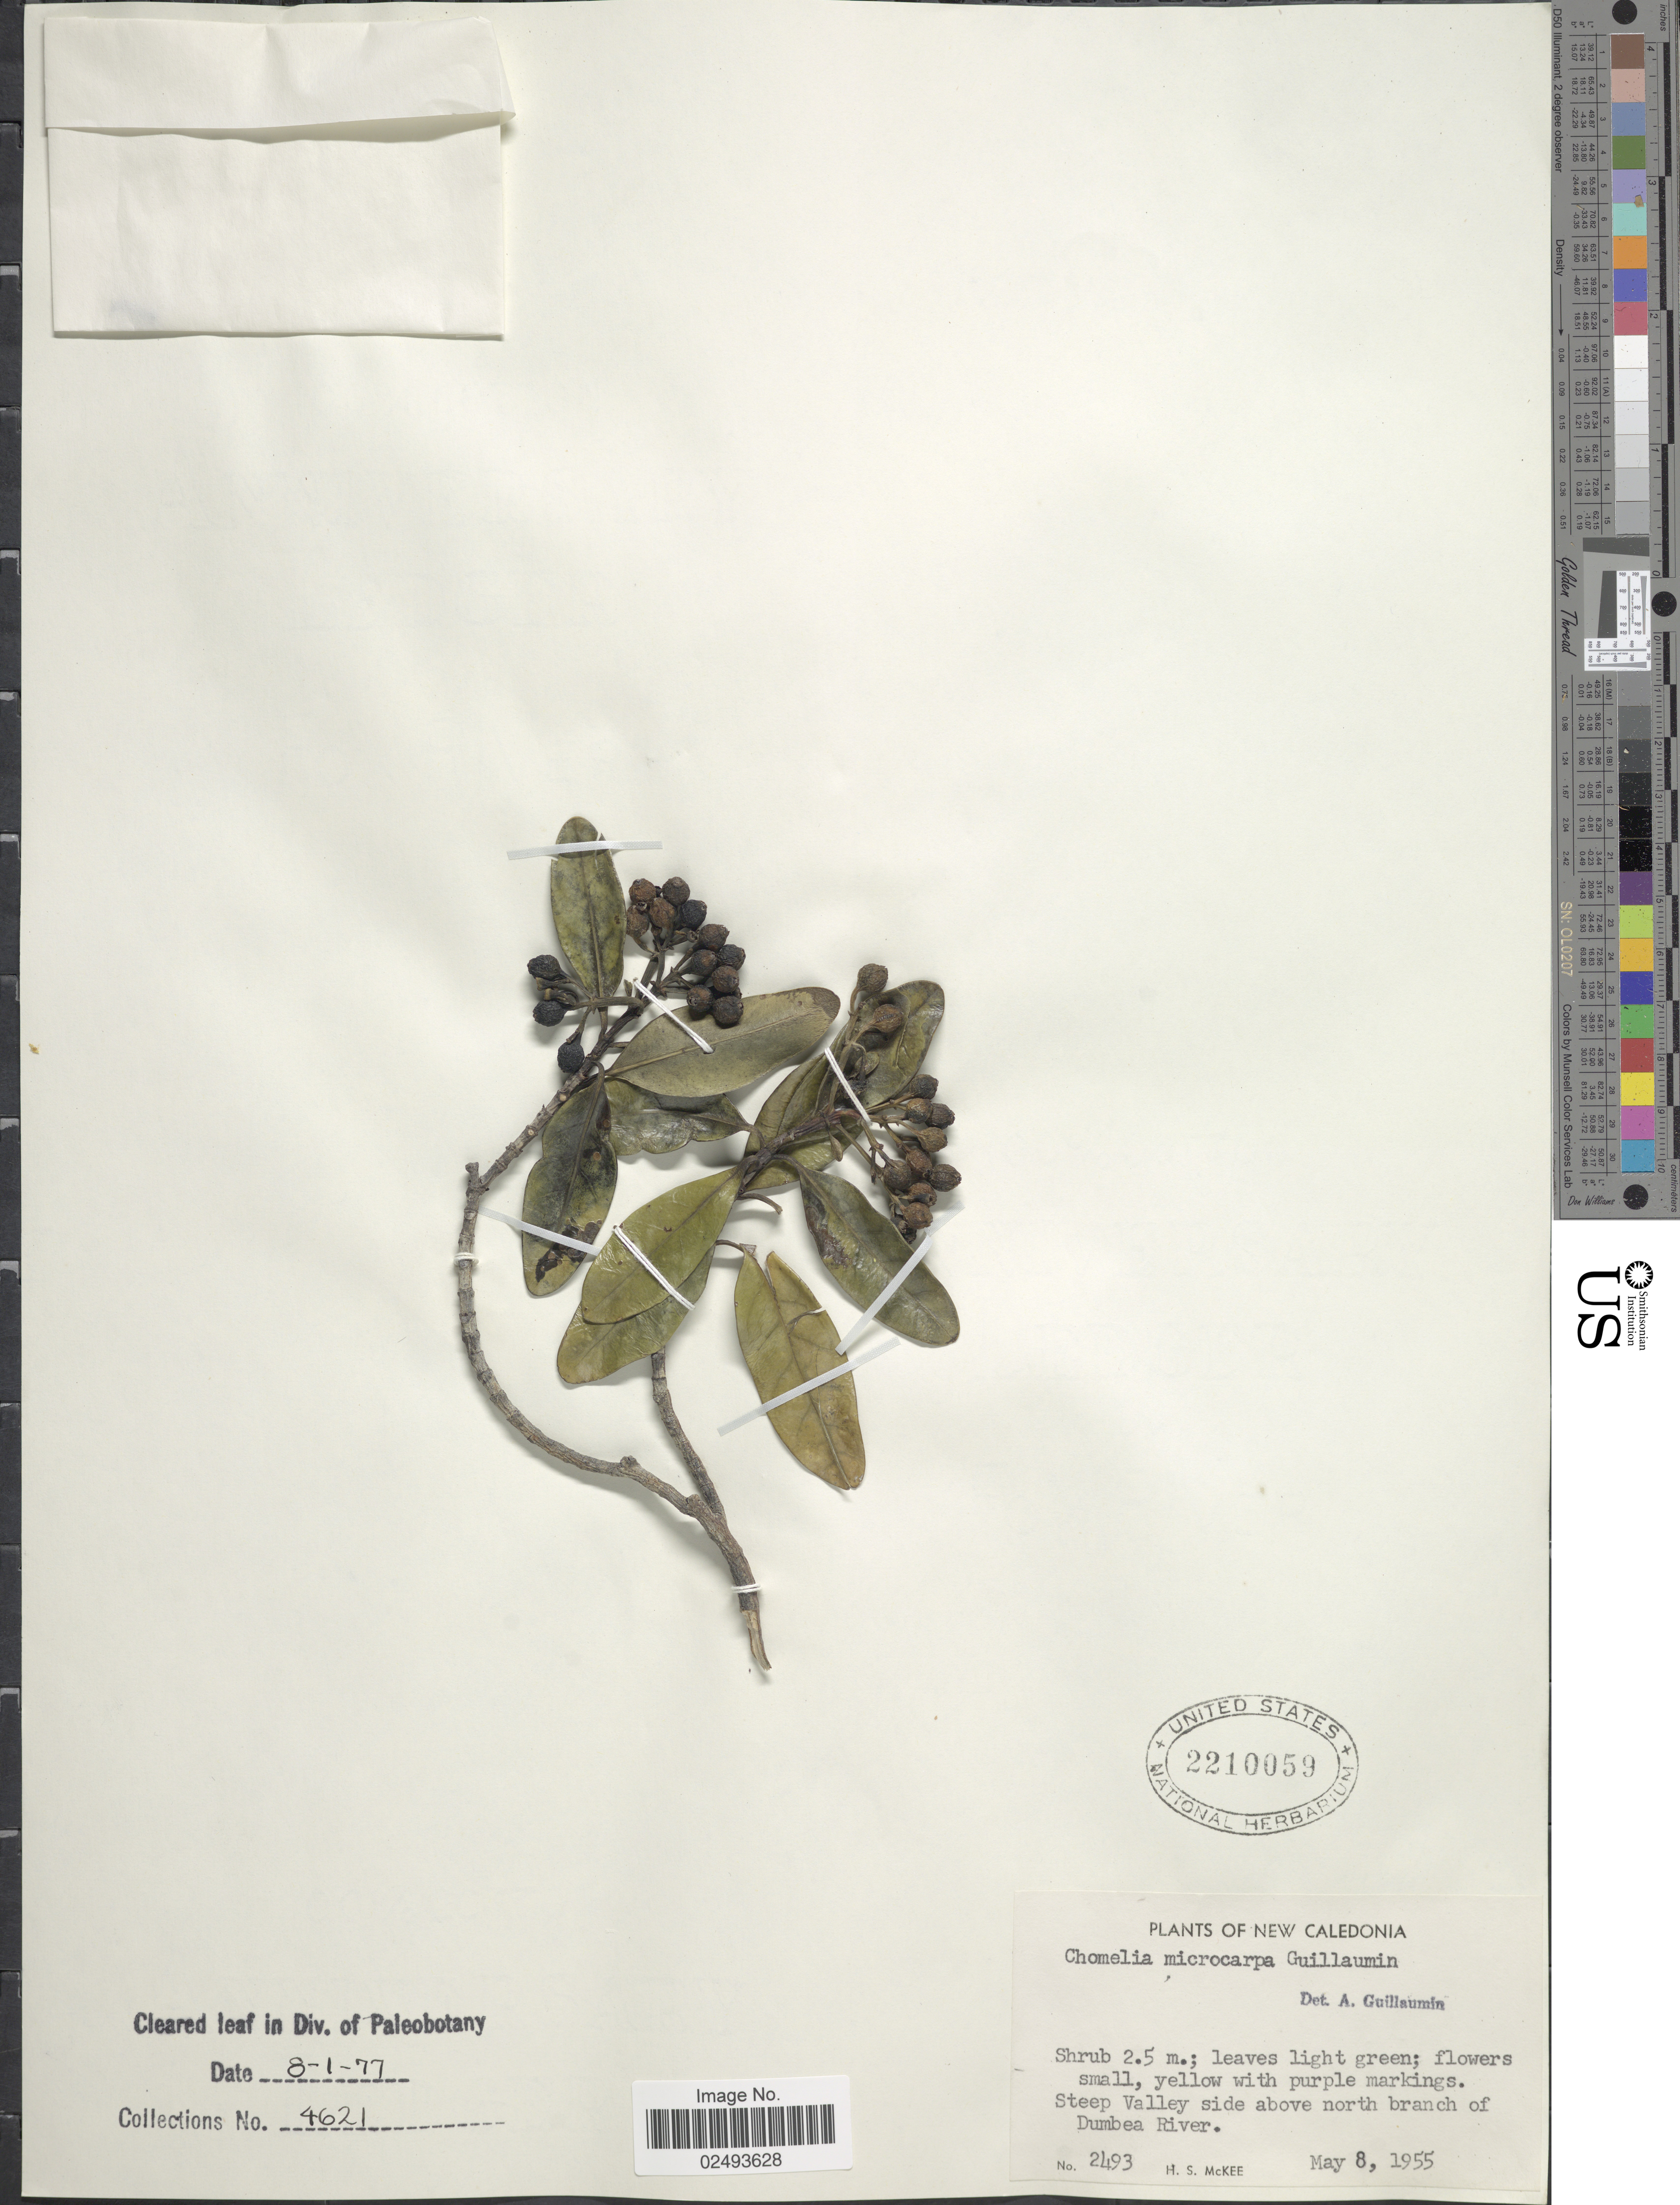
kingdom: Plantae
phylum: Tracheophyta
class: Magnoliopsida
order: Gentianales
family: Rubiaceae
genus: Tarenna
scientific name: Tarenna microcarpa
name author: (Guillaumin) Jérémie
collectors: H. S. McKee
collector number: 2493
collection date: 1955-05-08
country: New Caledonia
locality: Steep Valley side above north branch of Dumbea River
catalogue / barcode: US 2210059